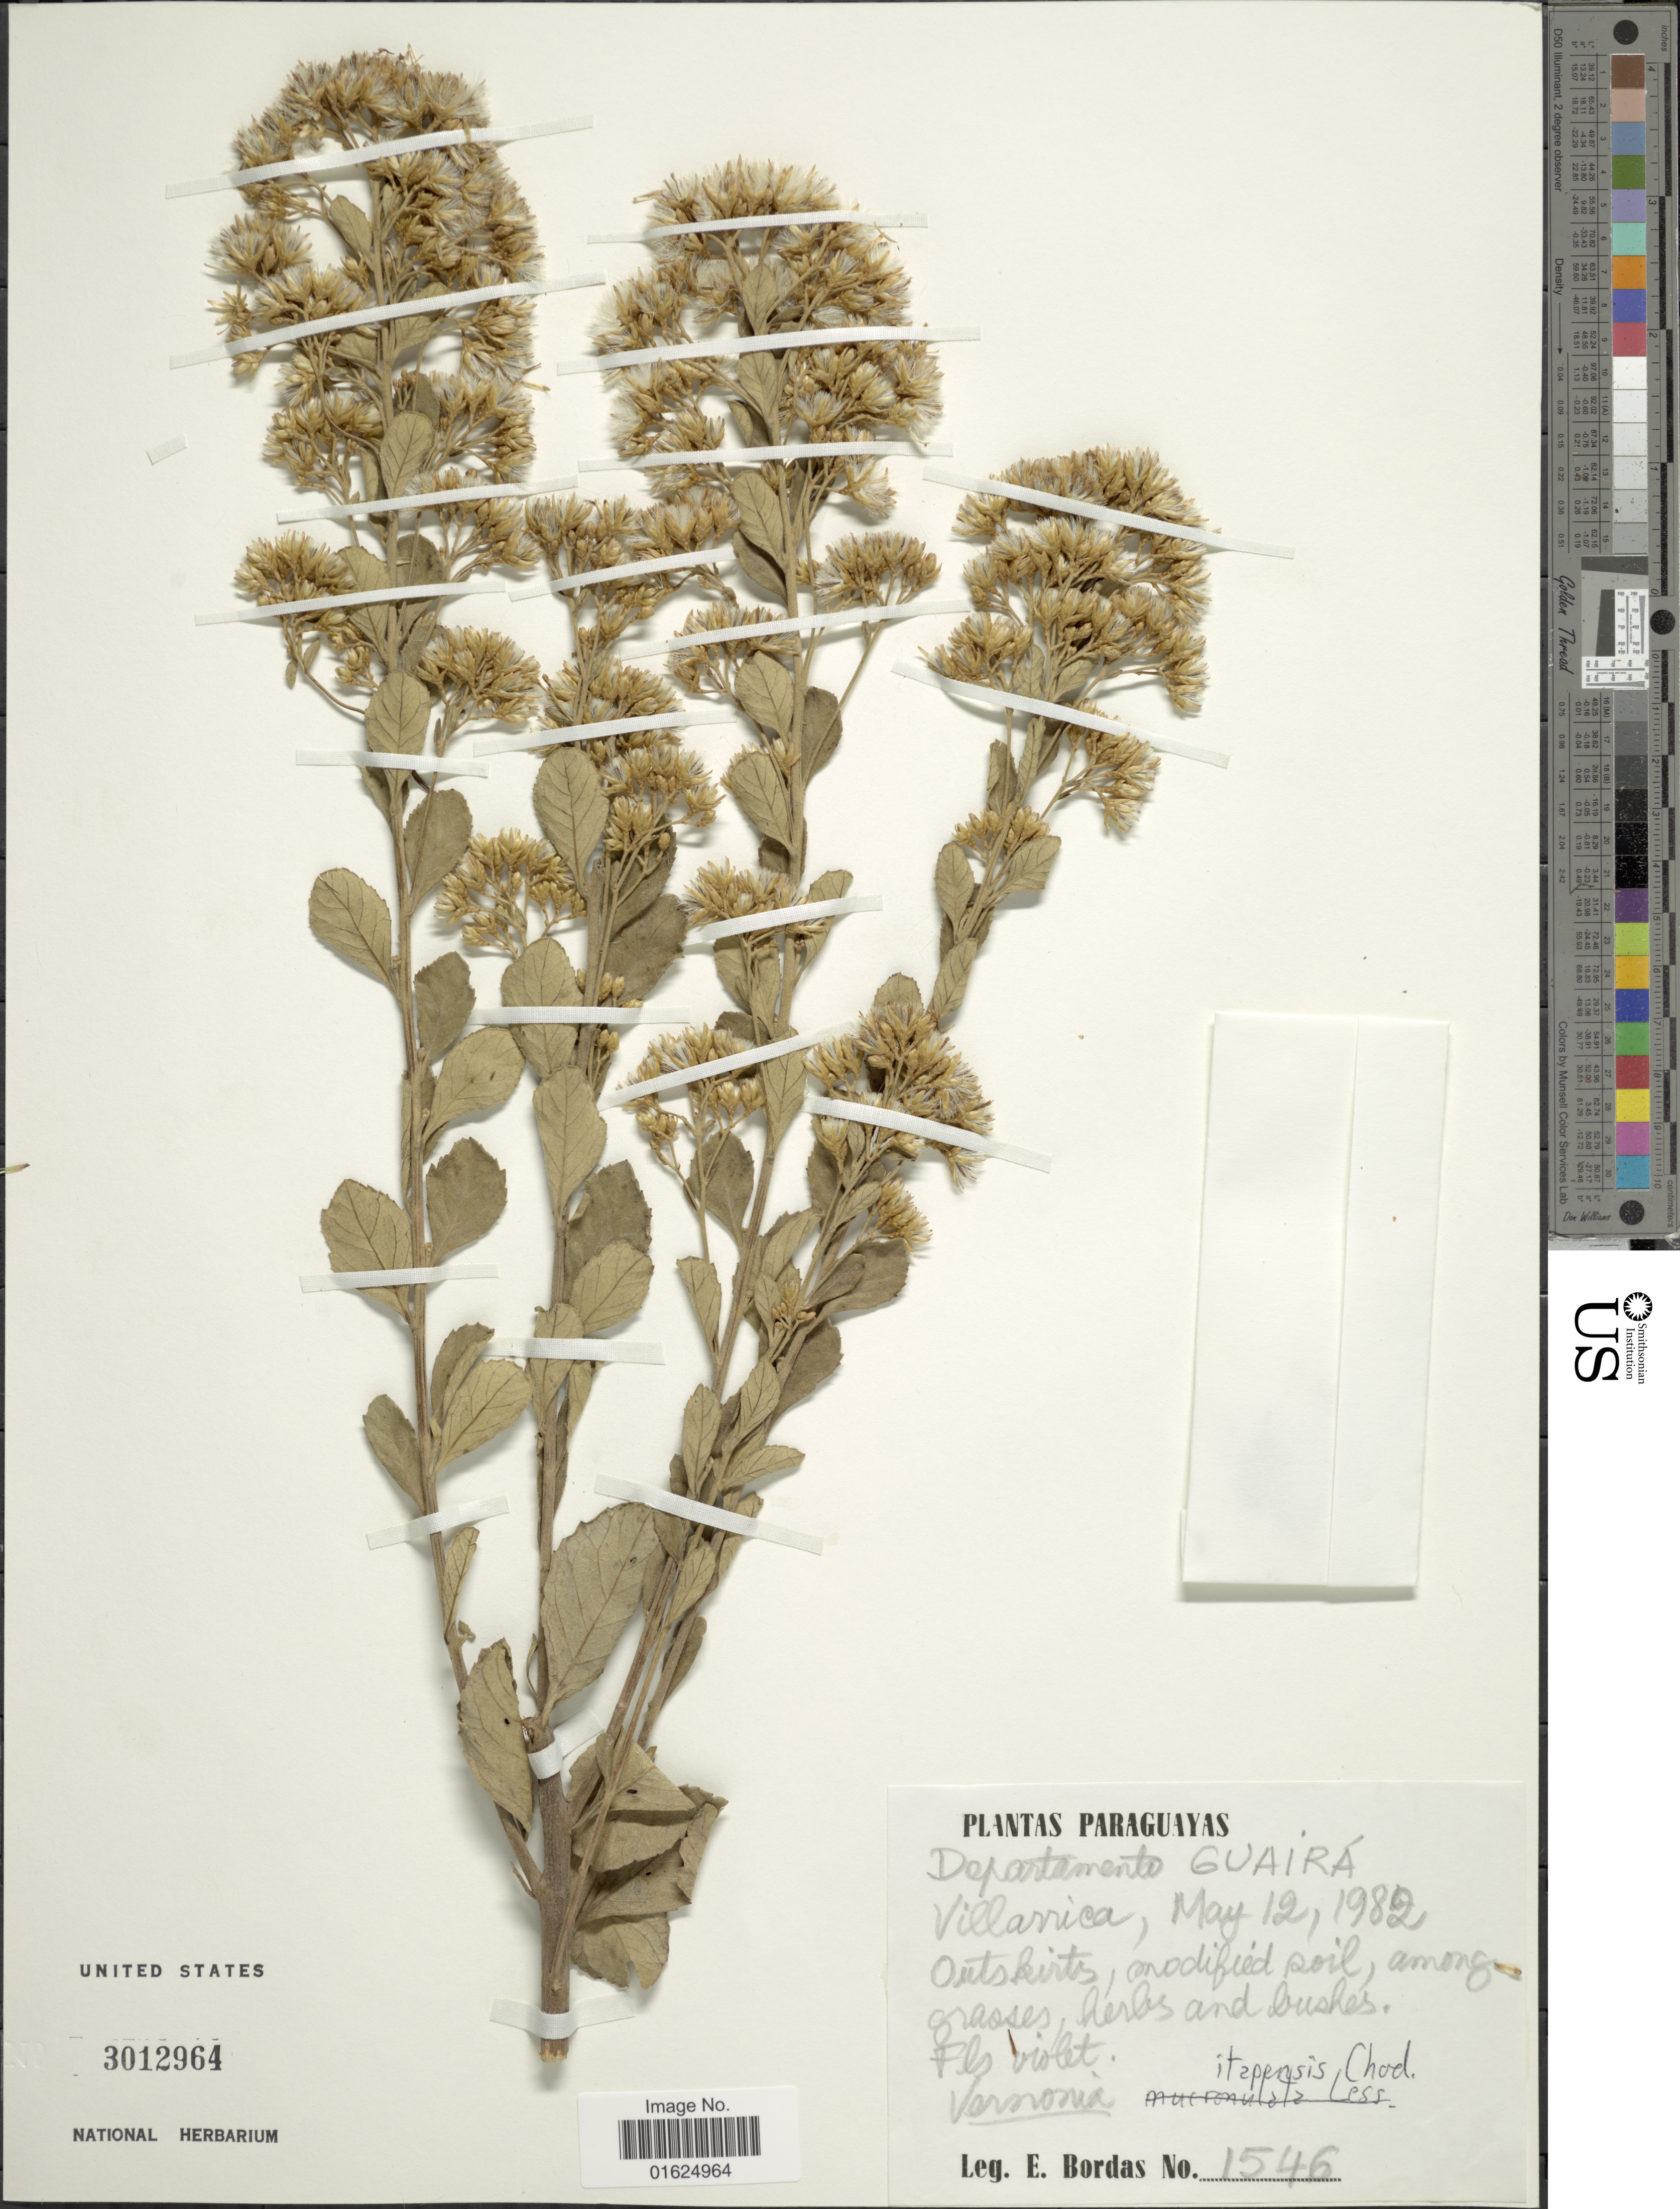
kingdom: Plantae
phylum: Tracheophyta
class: Magnoliopsida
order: Asterales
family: Asteraceae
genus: Vernonanthura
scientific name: Vernonanthura cuneifolia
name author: (Gardner) H. Rob.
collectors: E. Bordas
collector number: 1546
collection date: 1982-05-12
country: Paraguay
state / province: Guaira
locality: Departamento Guairá Villarrica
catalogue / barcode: US 3012964